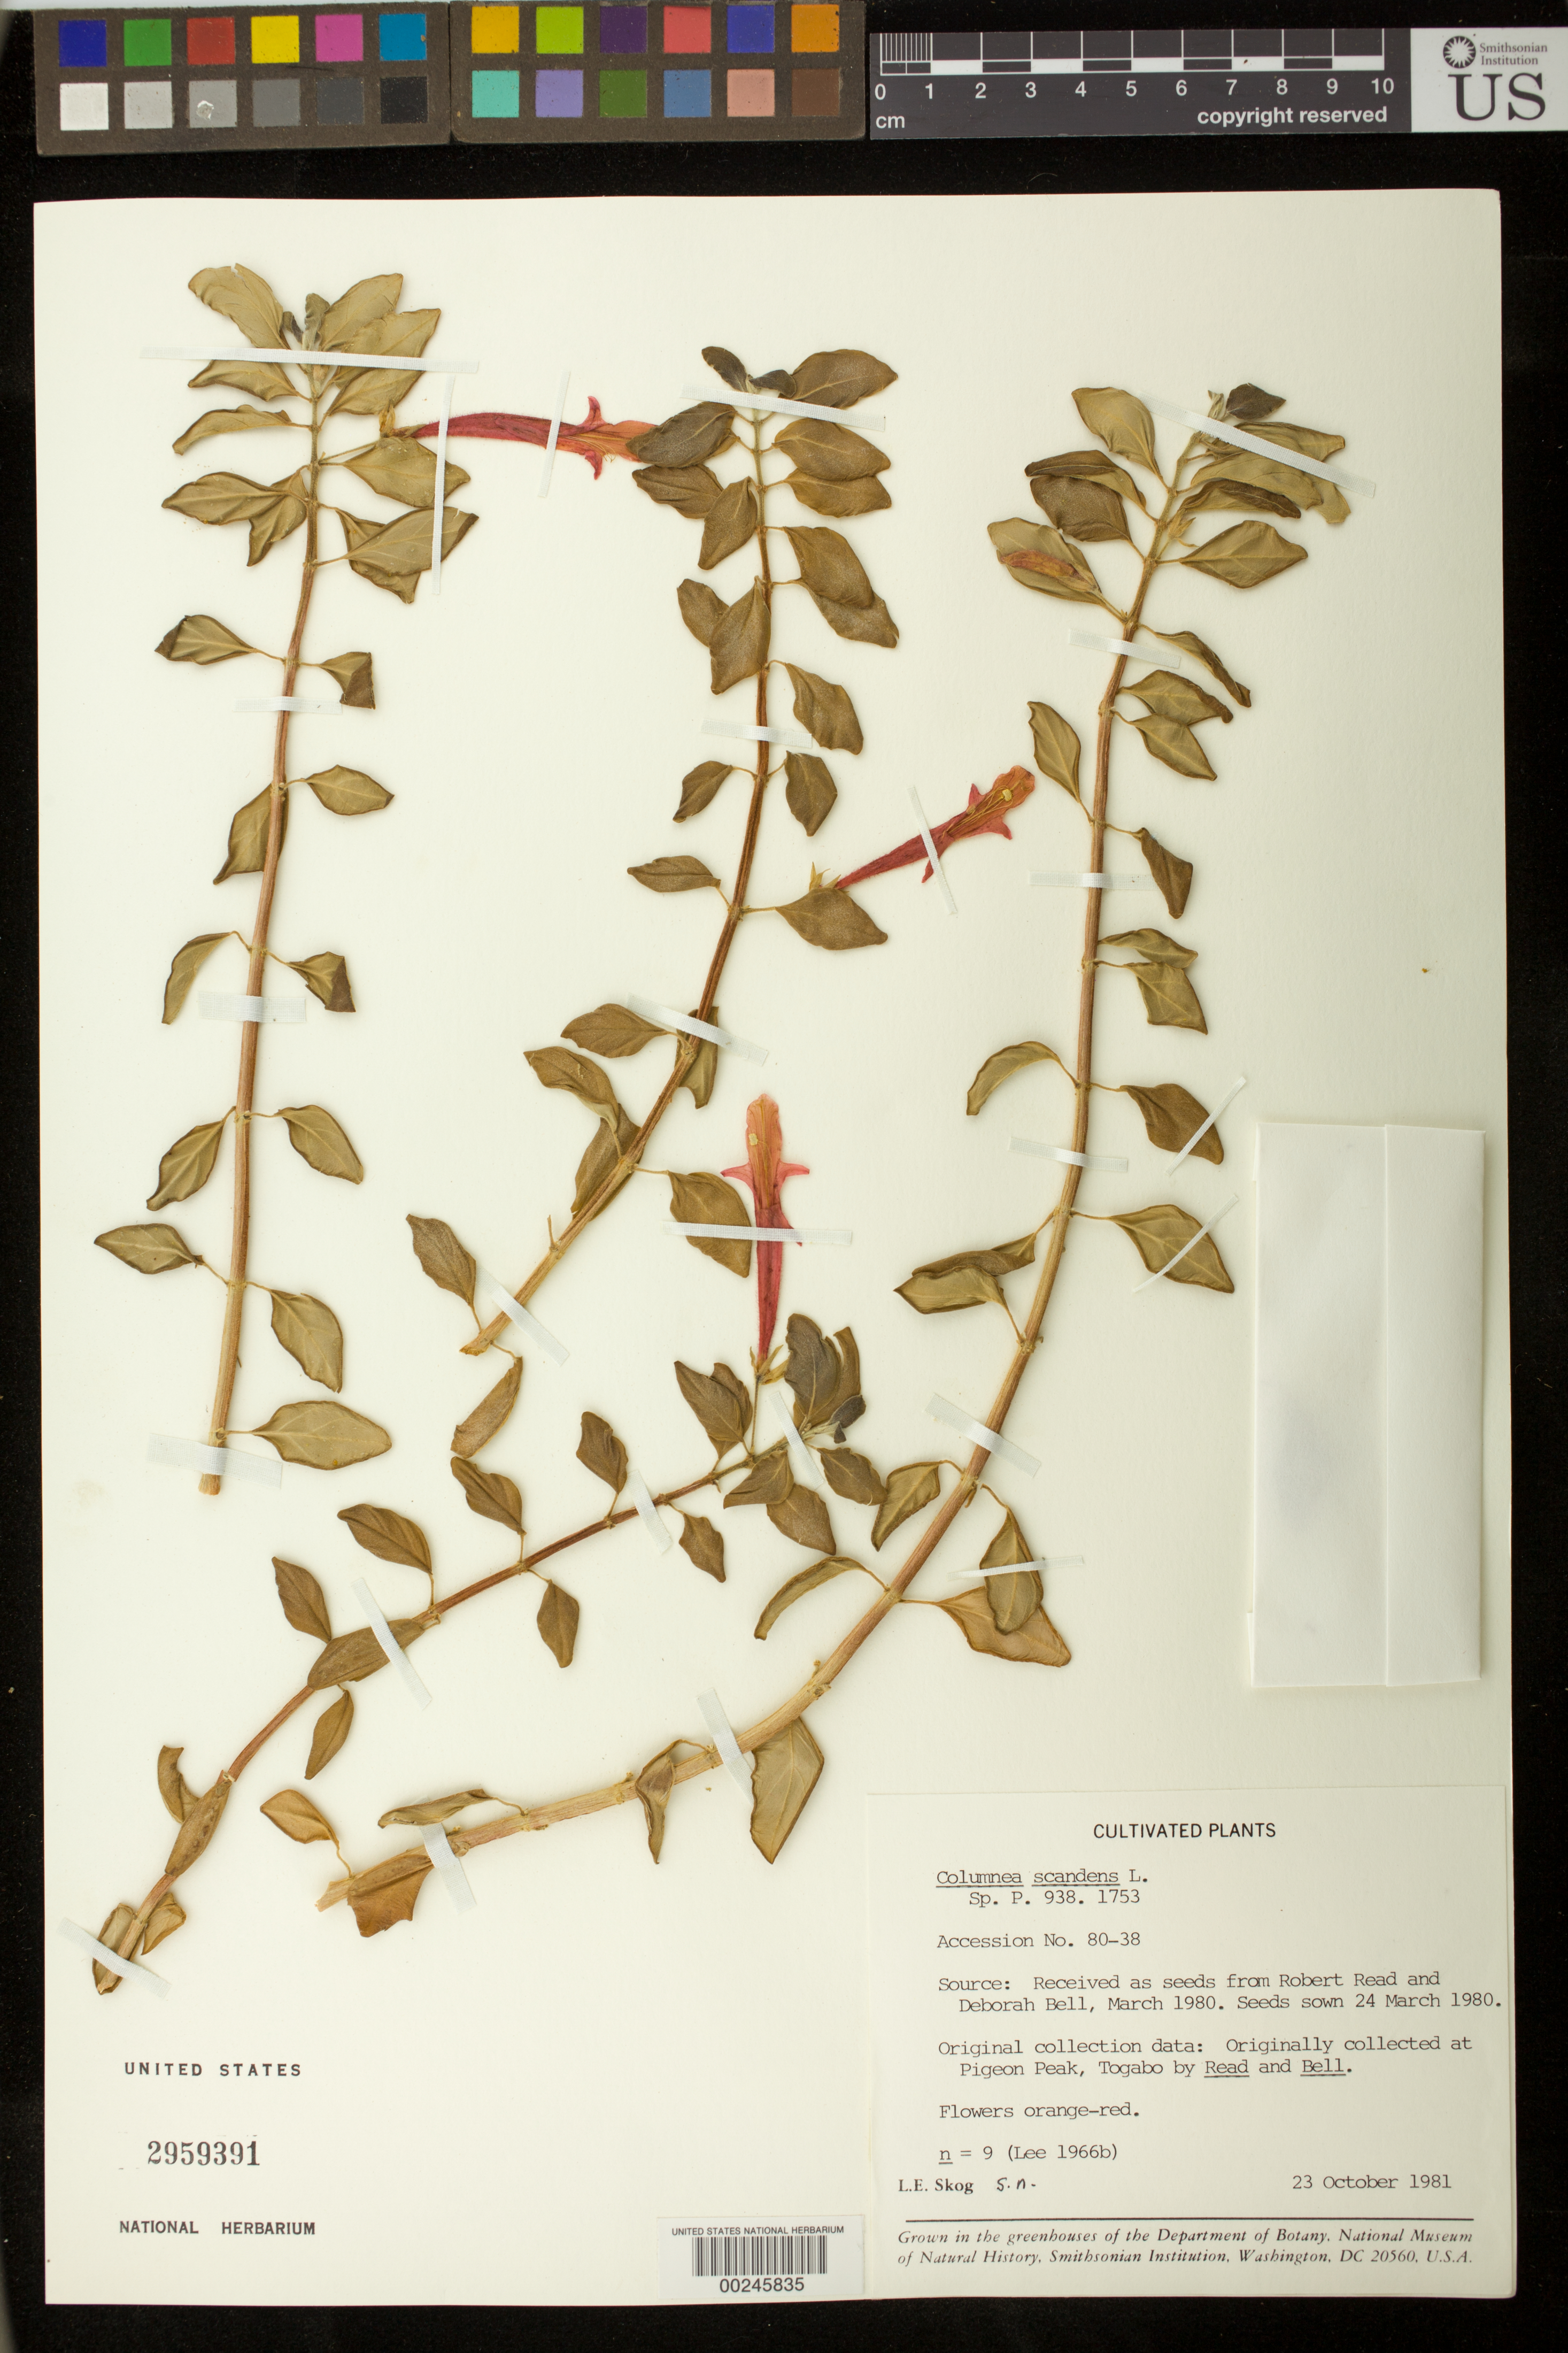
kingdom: Plantae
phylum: Tracheophyta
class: Magnoliopsida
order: Lamiales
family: Gesneriaceae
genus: Columnea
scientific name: Columnea scandens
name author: L.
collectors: L. E. Skog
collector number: s.n. [80-38]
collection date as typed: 23 Oct 1981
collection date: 1981-10-23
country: Trinidad and Tobago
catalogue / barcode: US 2959391